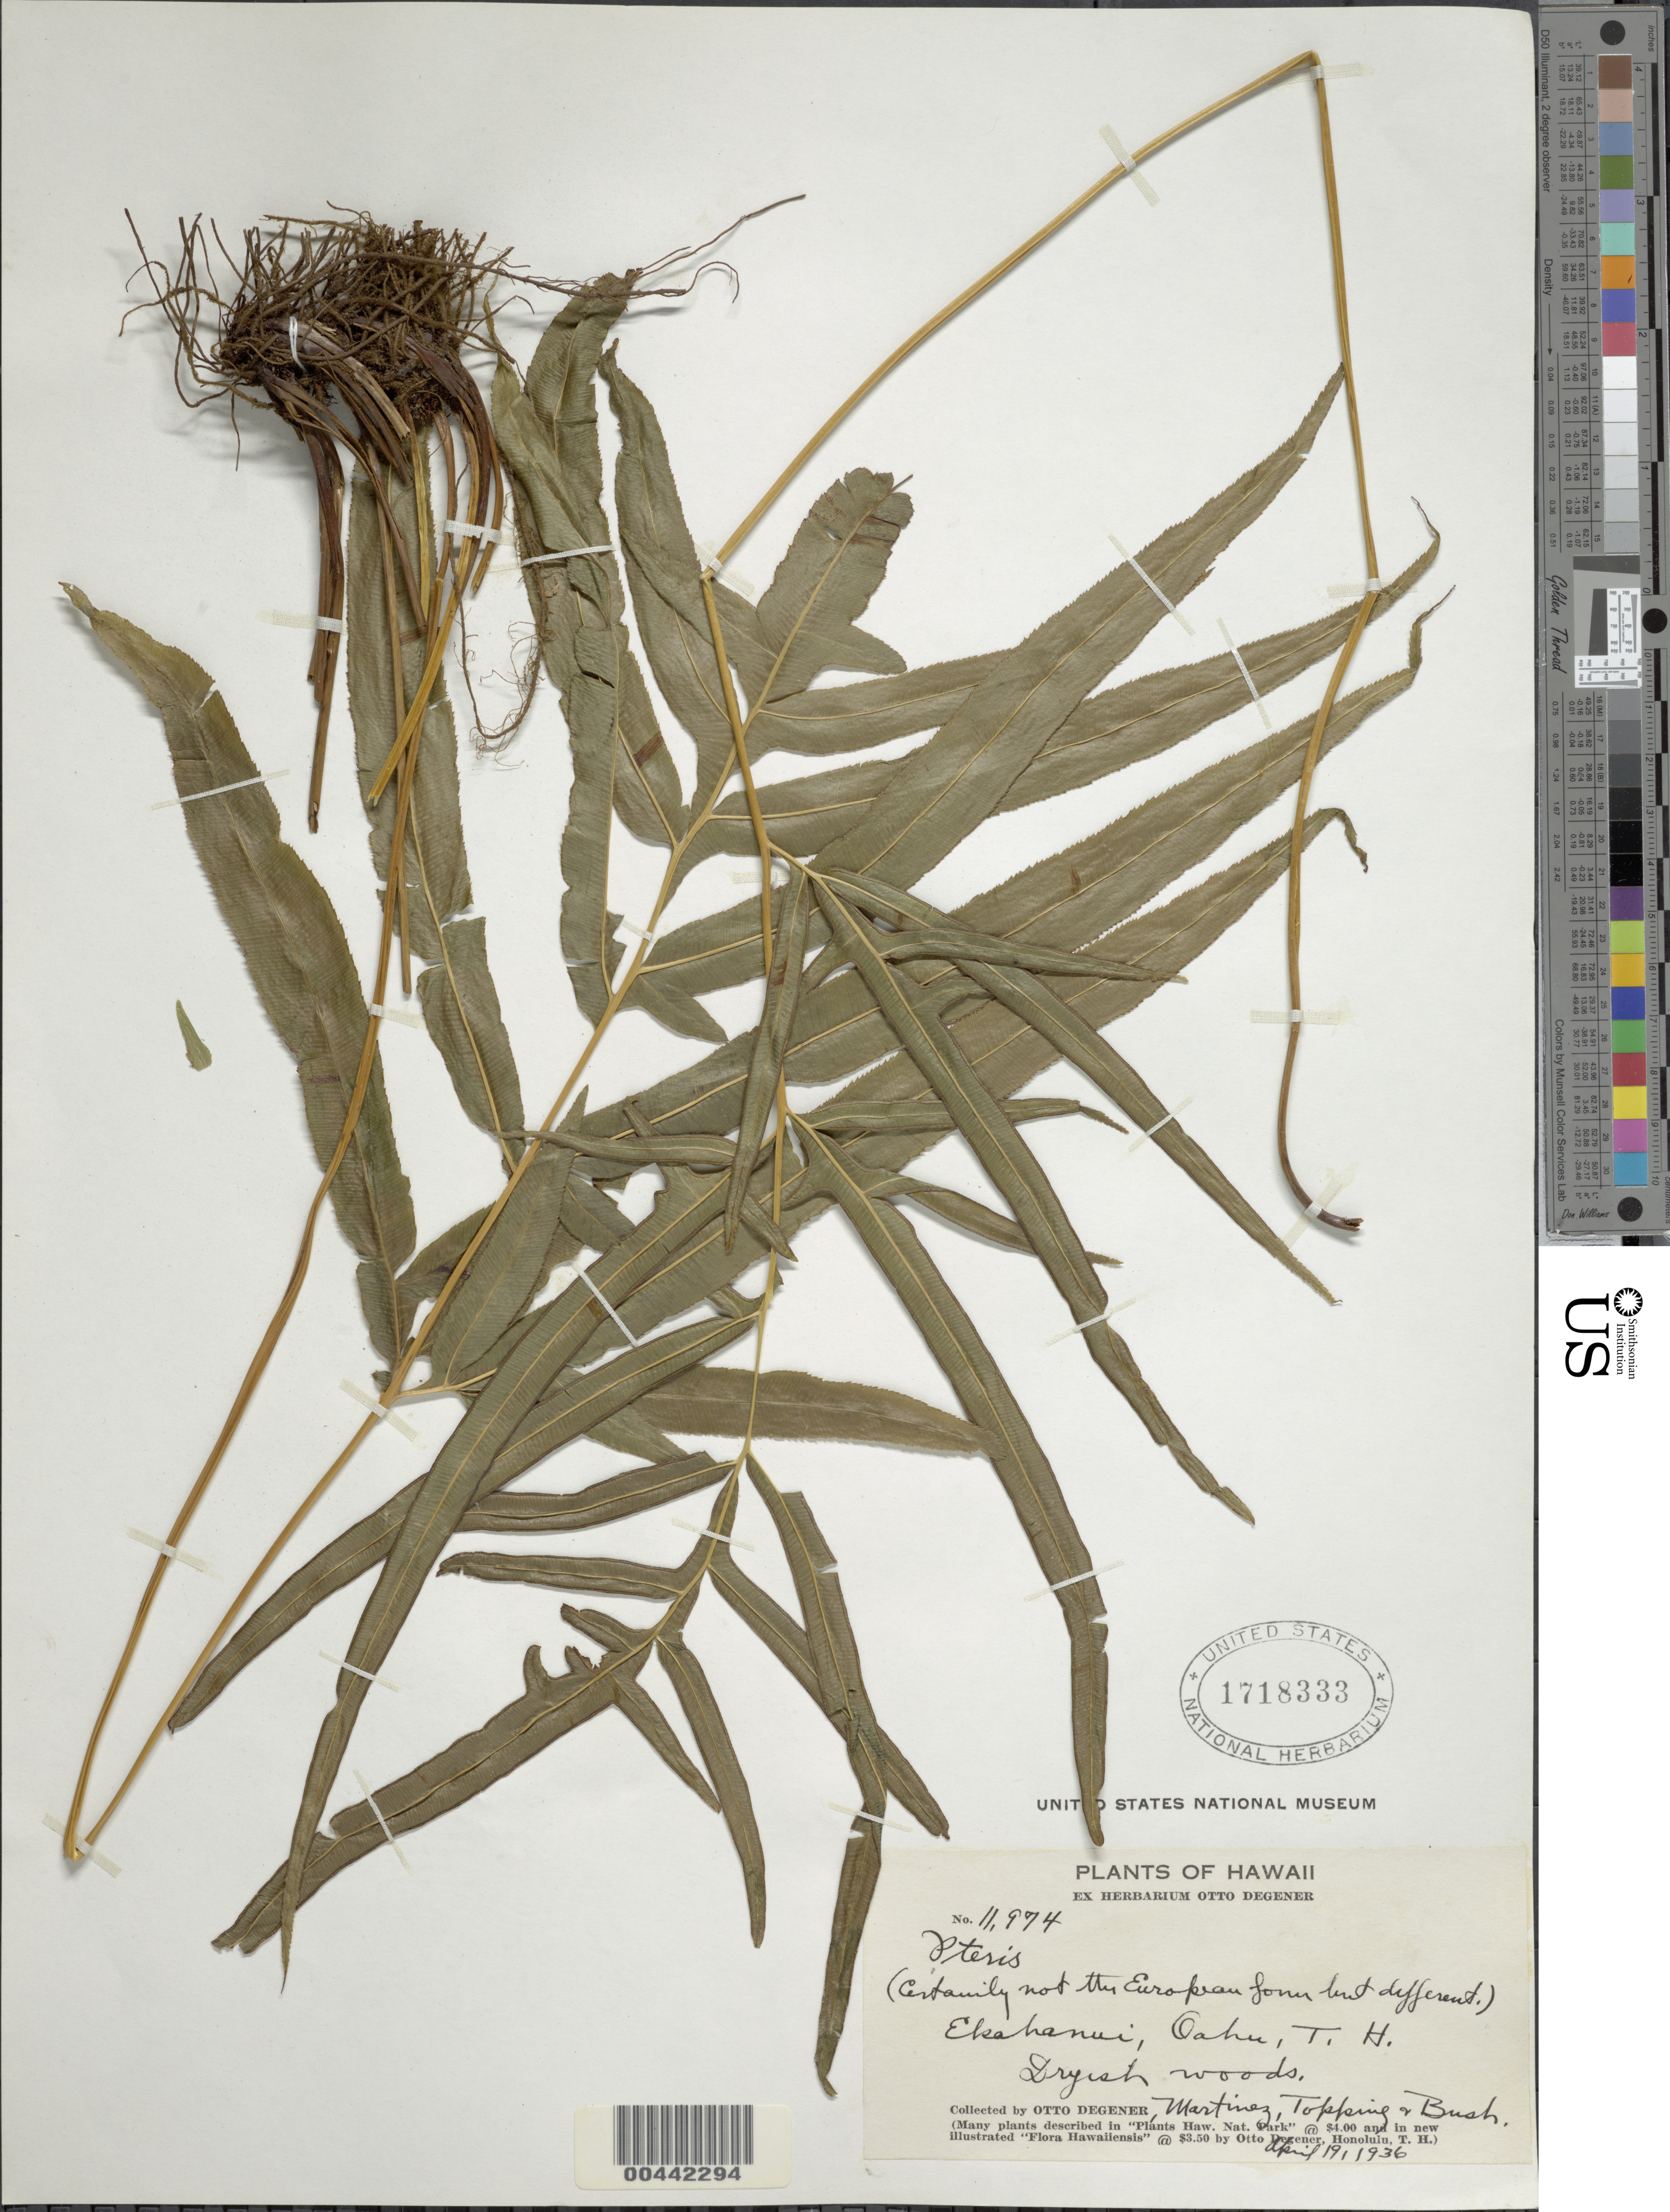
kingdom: Plantae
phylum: Tracheophyta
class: Polypodiopsida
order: Polypodiales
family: Pteridaceae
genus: Pteris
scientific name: Pteris sp.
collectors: O. Degener, -- Martinez, D. L. Topping & B. F. Bush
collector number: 11974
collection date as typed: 19 Apr 1936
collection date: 1936-04-19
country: United States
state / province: Hawaii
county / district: Honolulu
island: Oahu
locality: Ekahanui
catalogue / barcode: US 1718333